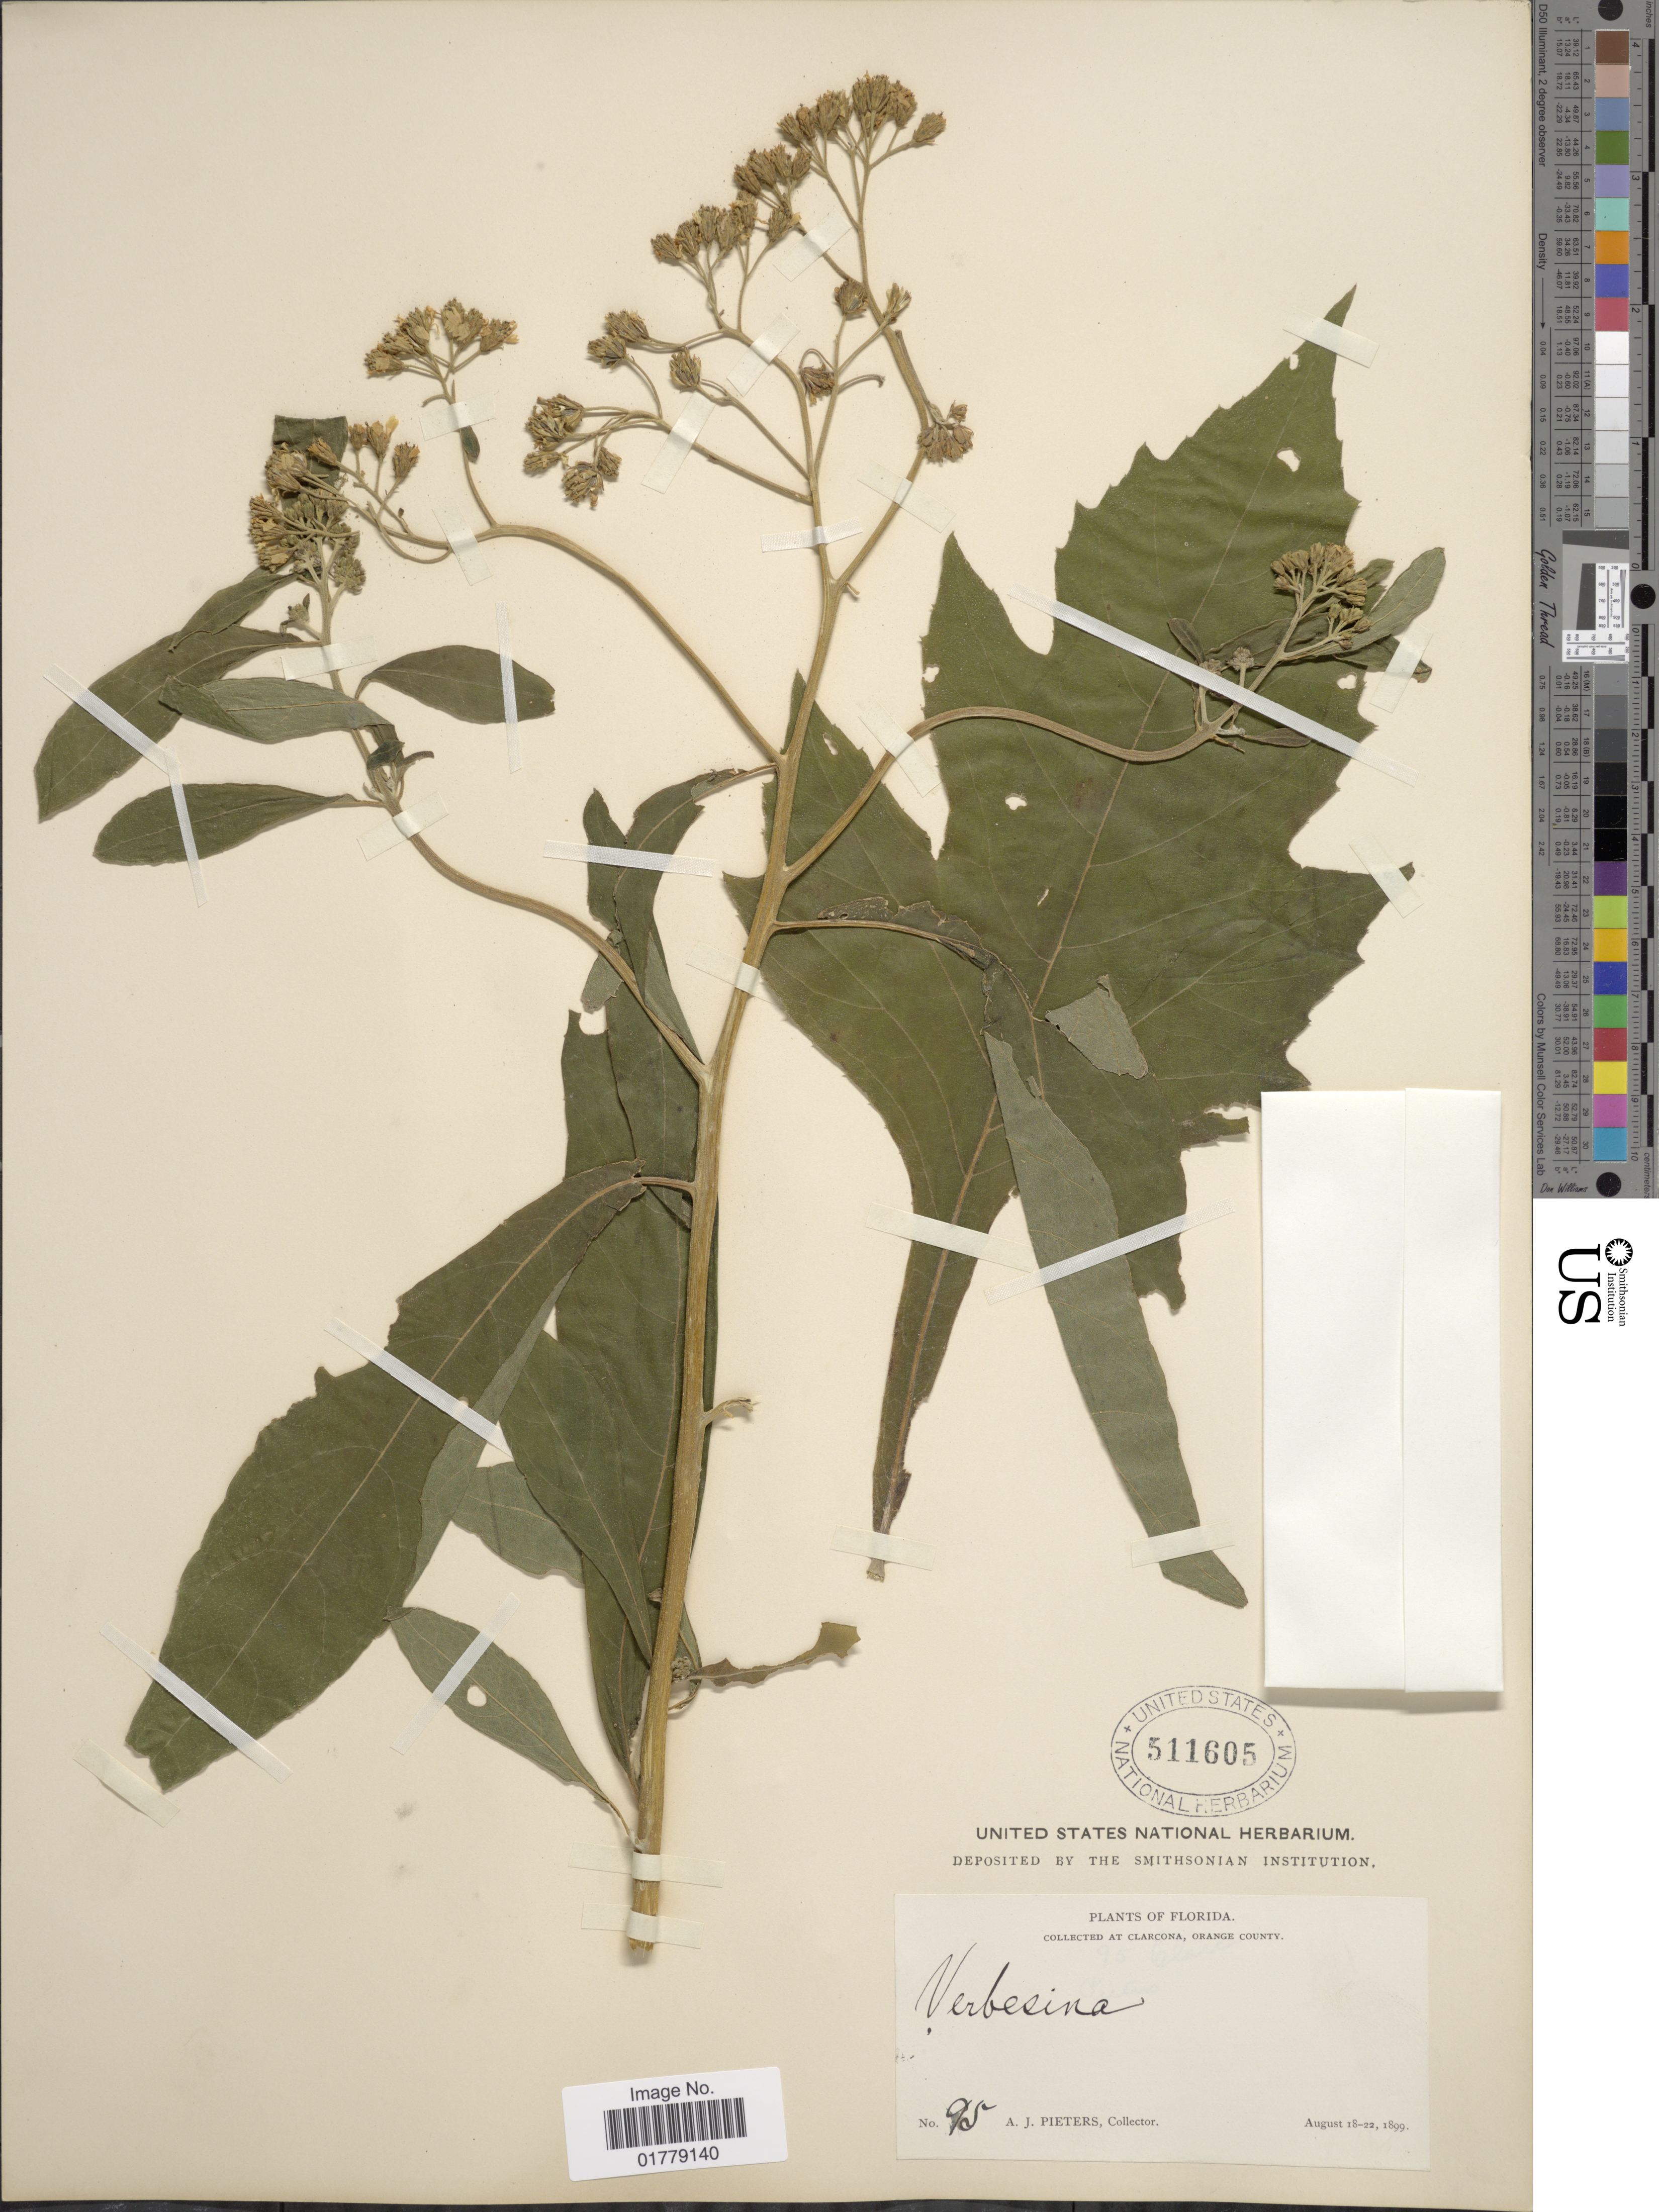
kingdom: Plantae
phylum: Tracheophyta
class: Magnoliopsida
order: Asterales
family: Asteraceae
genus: Verbesina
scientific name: Verbesina laciniata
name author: Poir. & Nutt.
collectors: A. Pieters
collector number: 95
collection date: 1899-02-18/1899-08-22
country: United States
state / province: Florida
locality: At Clarcona, Orange County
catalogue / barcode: US 511605